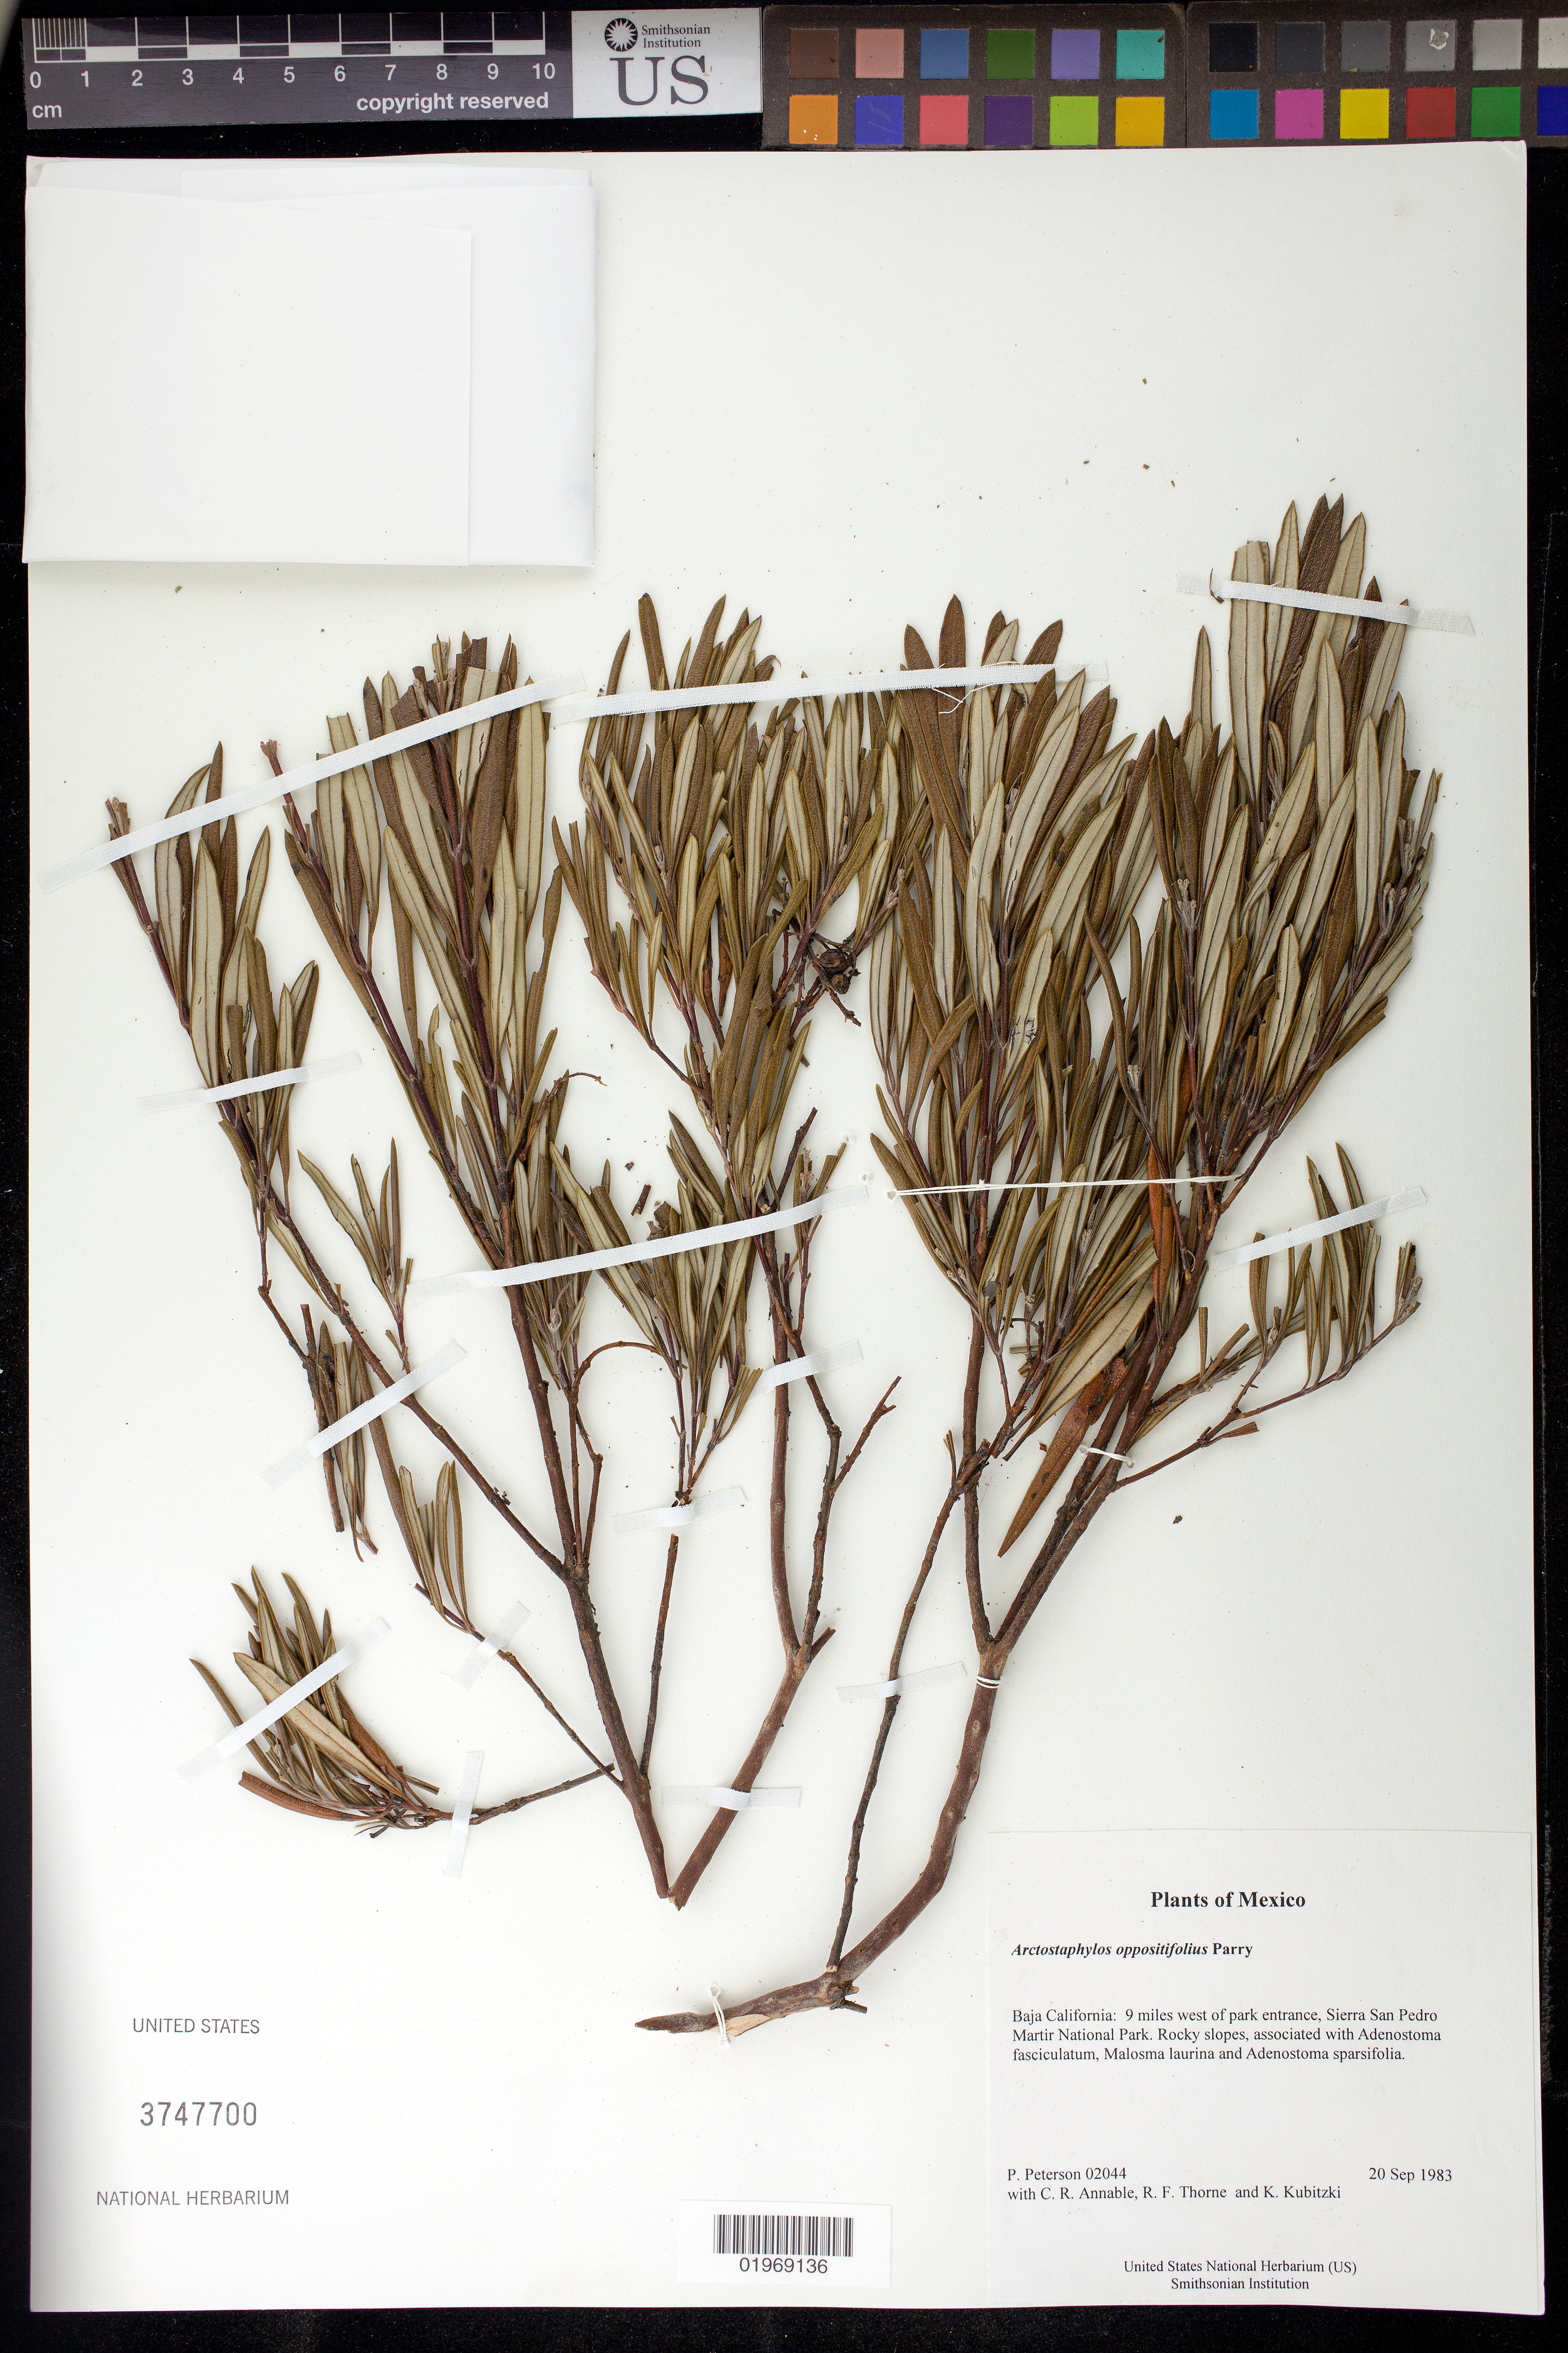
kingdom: Plantae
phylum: Tracheophyta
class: Magnoliopsida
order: Ericales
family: Ericaceae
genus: Arctostaphylos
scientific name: Arctostaphylos oppositifolia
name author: Parry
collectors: P. M. Peterson, C. R. Annable, R. F. Thorne & K. Kubitzki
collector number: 02044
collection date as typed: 20 Sep 1983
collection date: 1983-09-20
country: Mexico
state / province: Baja California Norte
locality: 2 miles west of park entrance, Sierra San Pedro Martir National Park.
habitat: Rocky slopes, associated with Adenostoma fasciculatum, Malosma laurina and Adenostoma sparsifolia.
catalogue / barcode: US 3747700